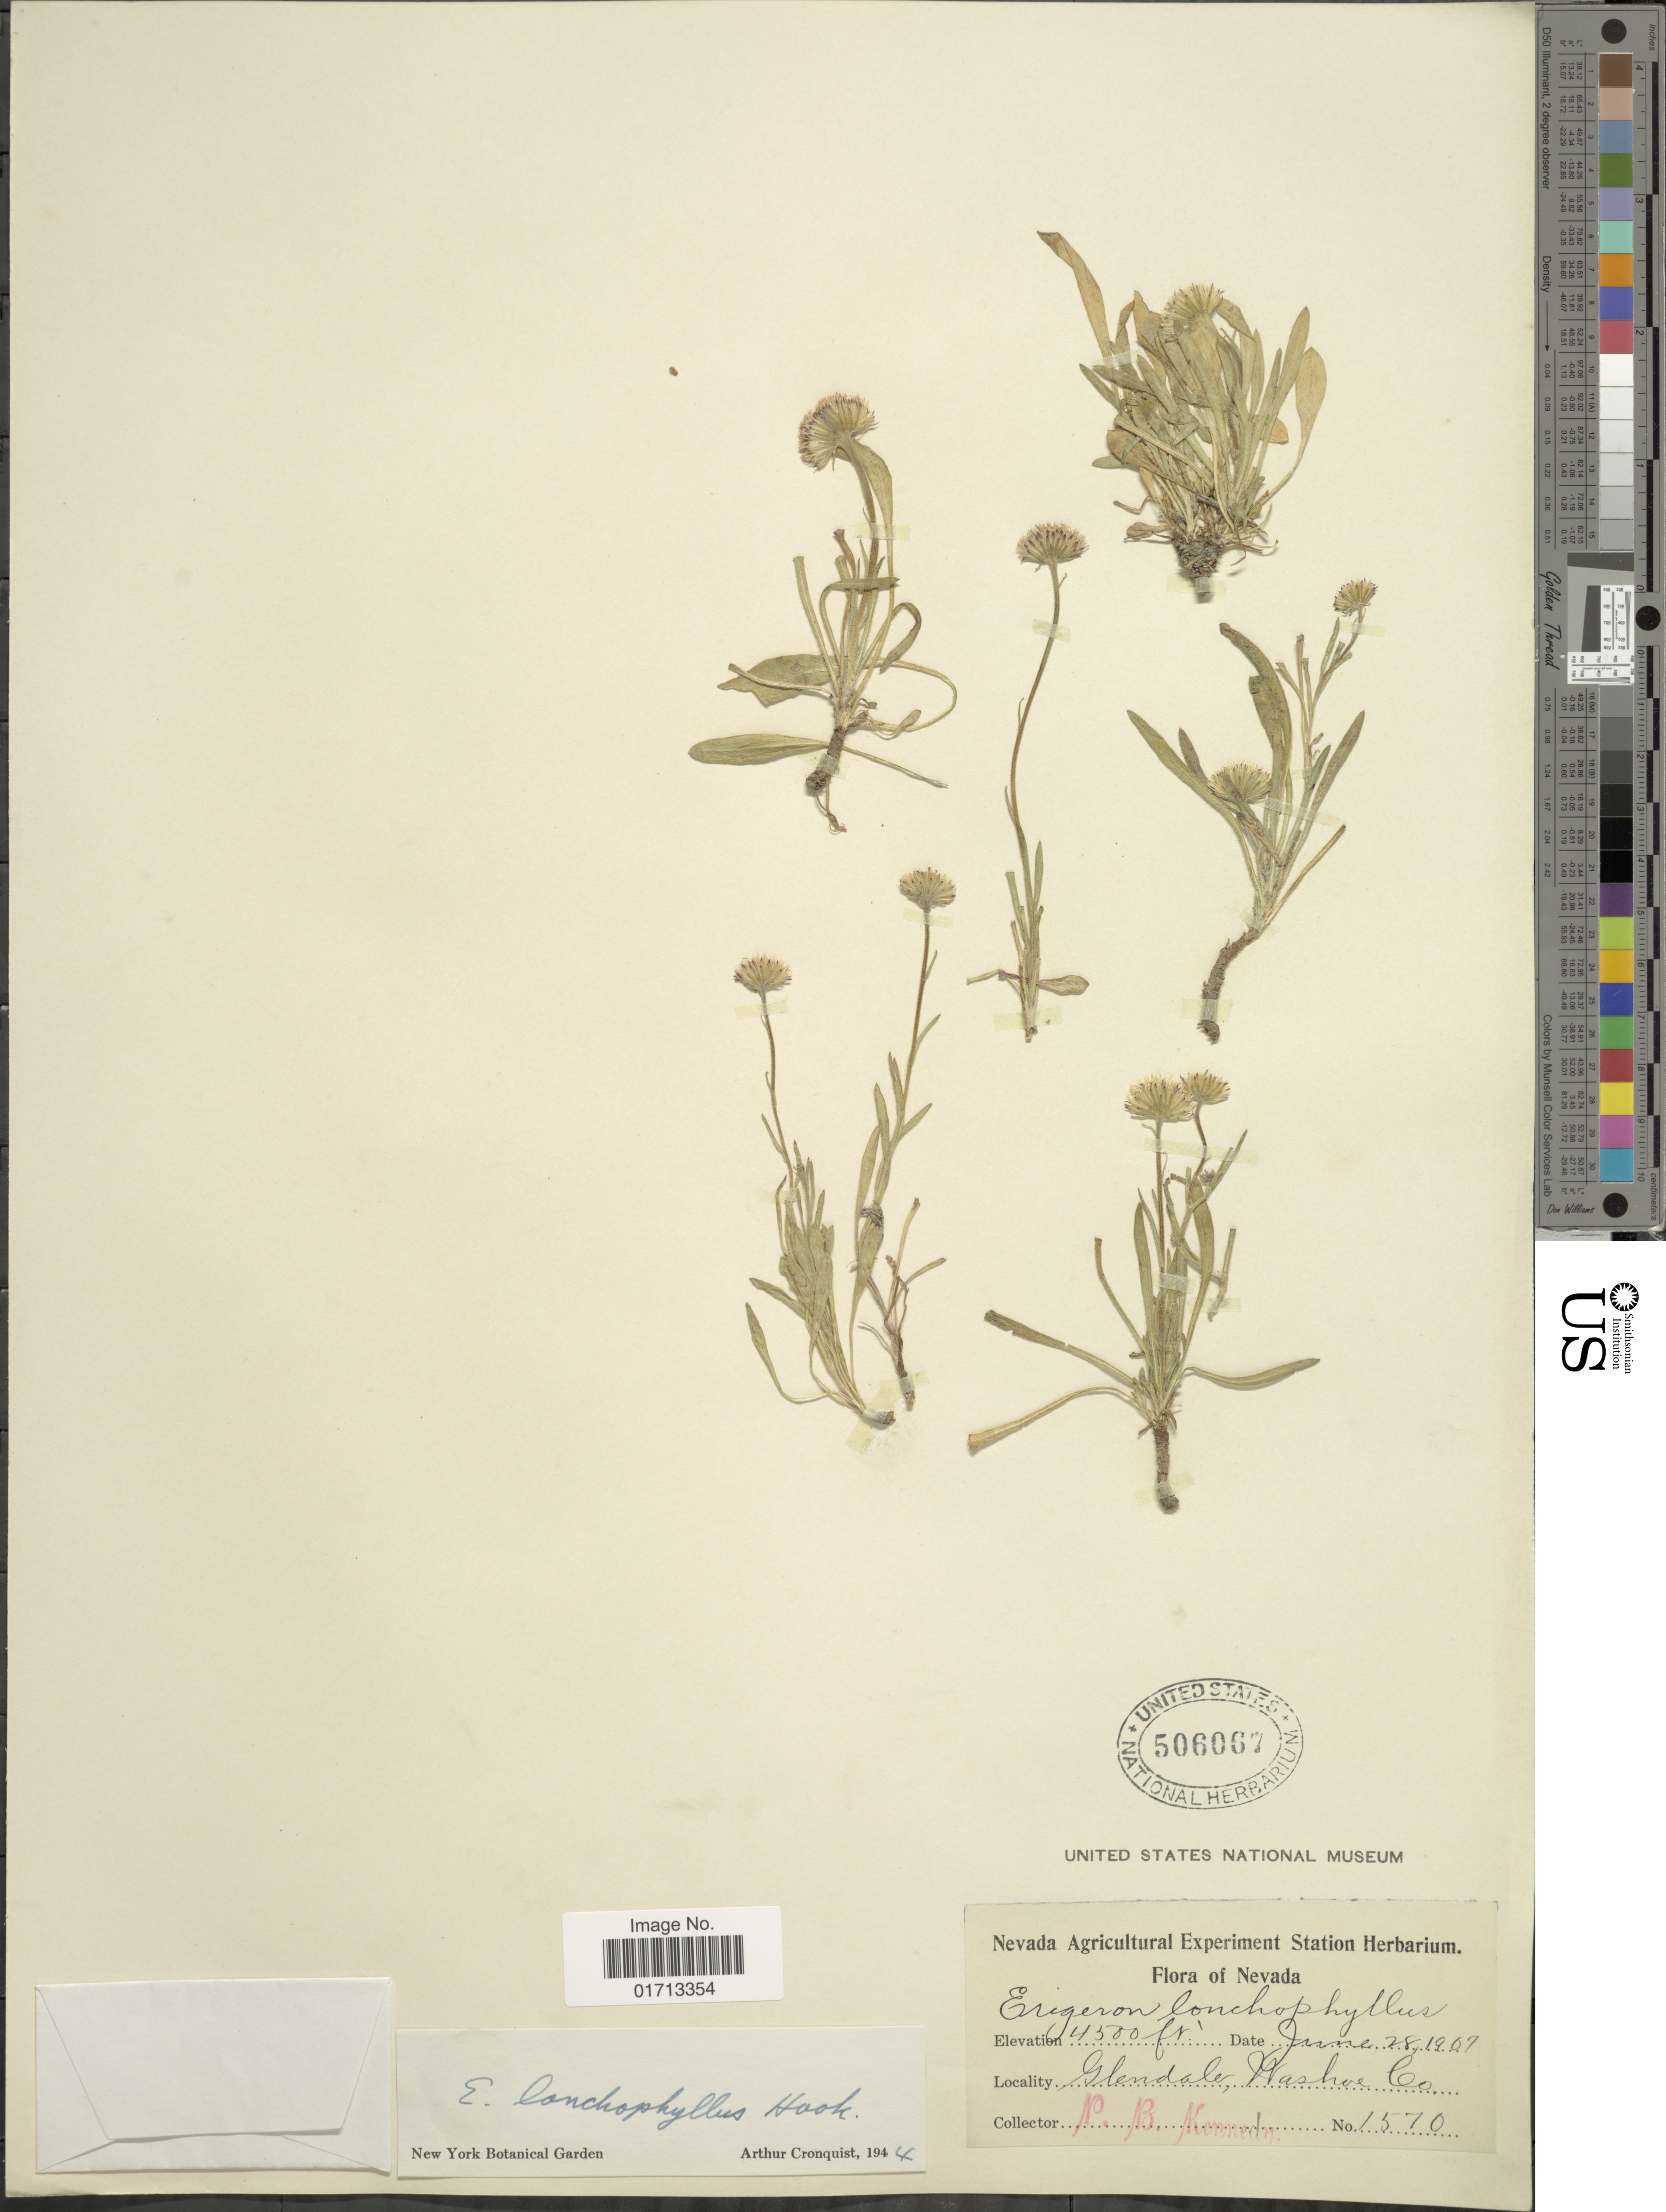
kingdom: Plantae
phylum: Tracheophyta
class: Magnoliopsida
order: Asterales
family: Asteraceae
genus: Erigeron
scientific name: Erigeron lonchophyllus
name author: Hook.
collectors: P. B. Kennedy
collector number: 1570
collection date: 1967-06-28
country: United States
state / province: Nevada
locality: Glendale, Washoe Co.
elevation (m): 1372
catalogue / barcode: US 506067